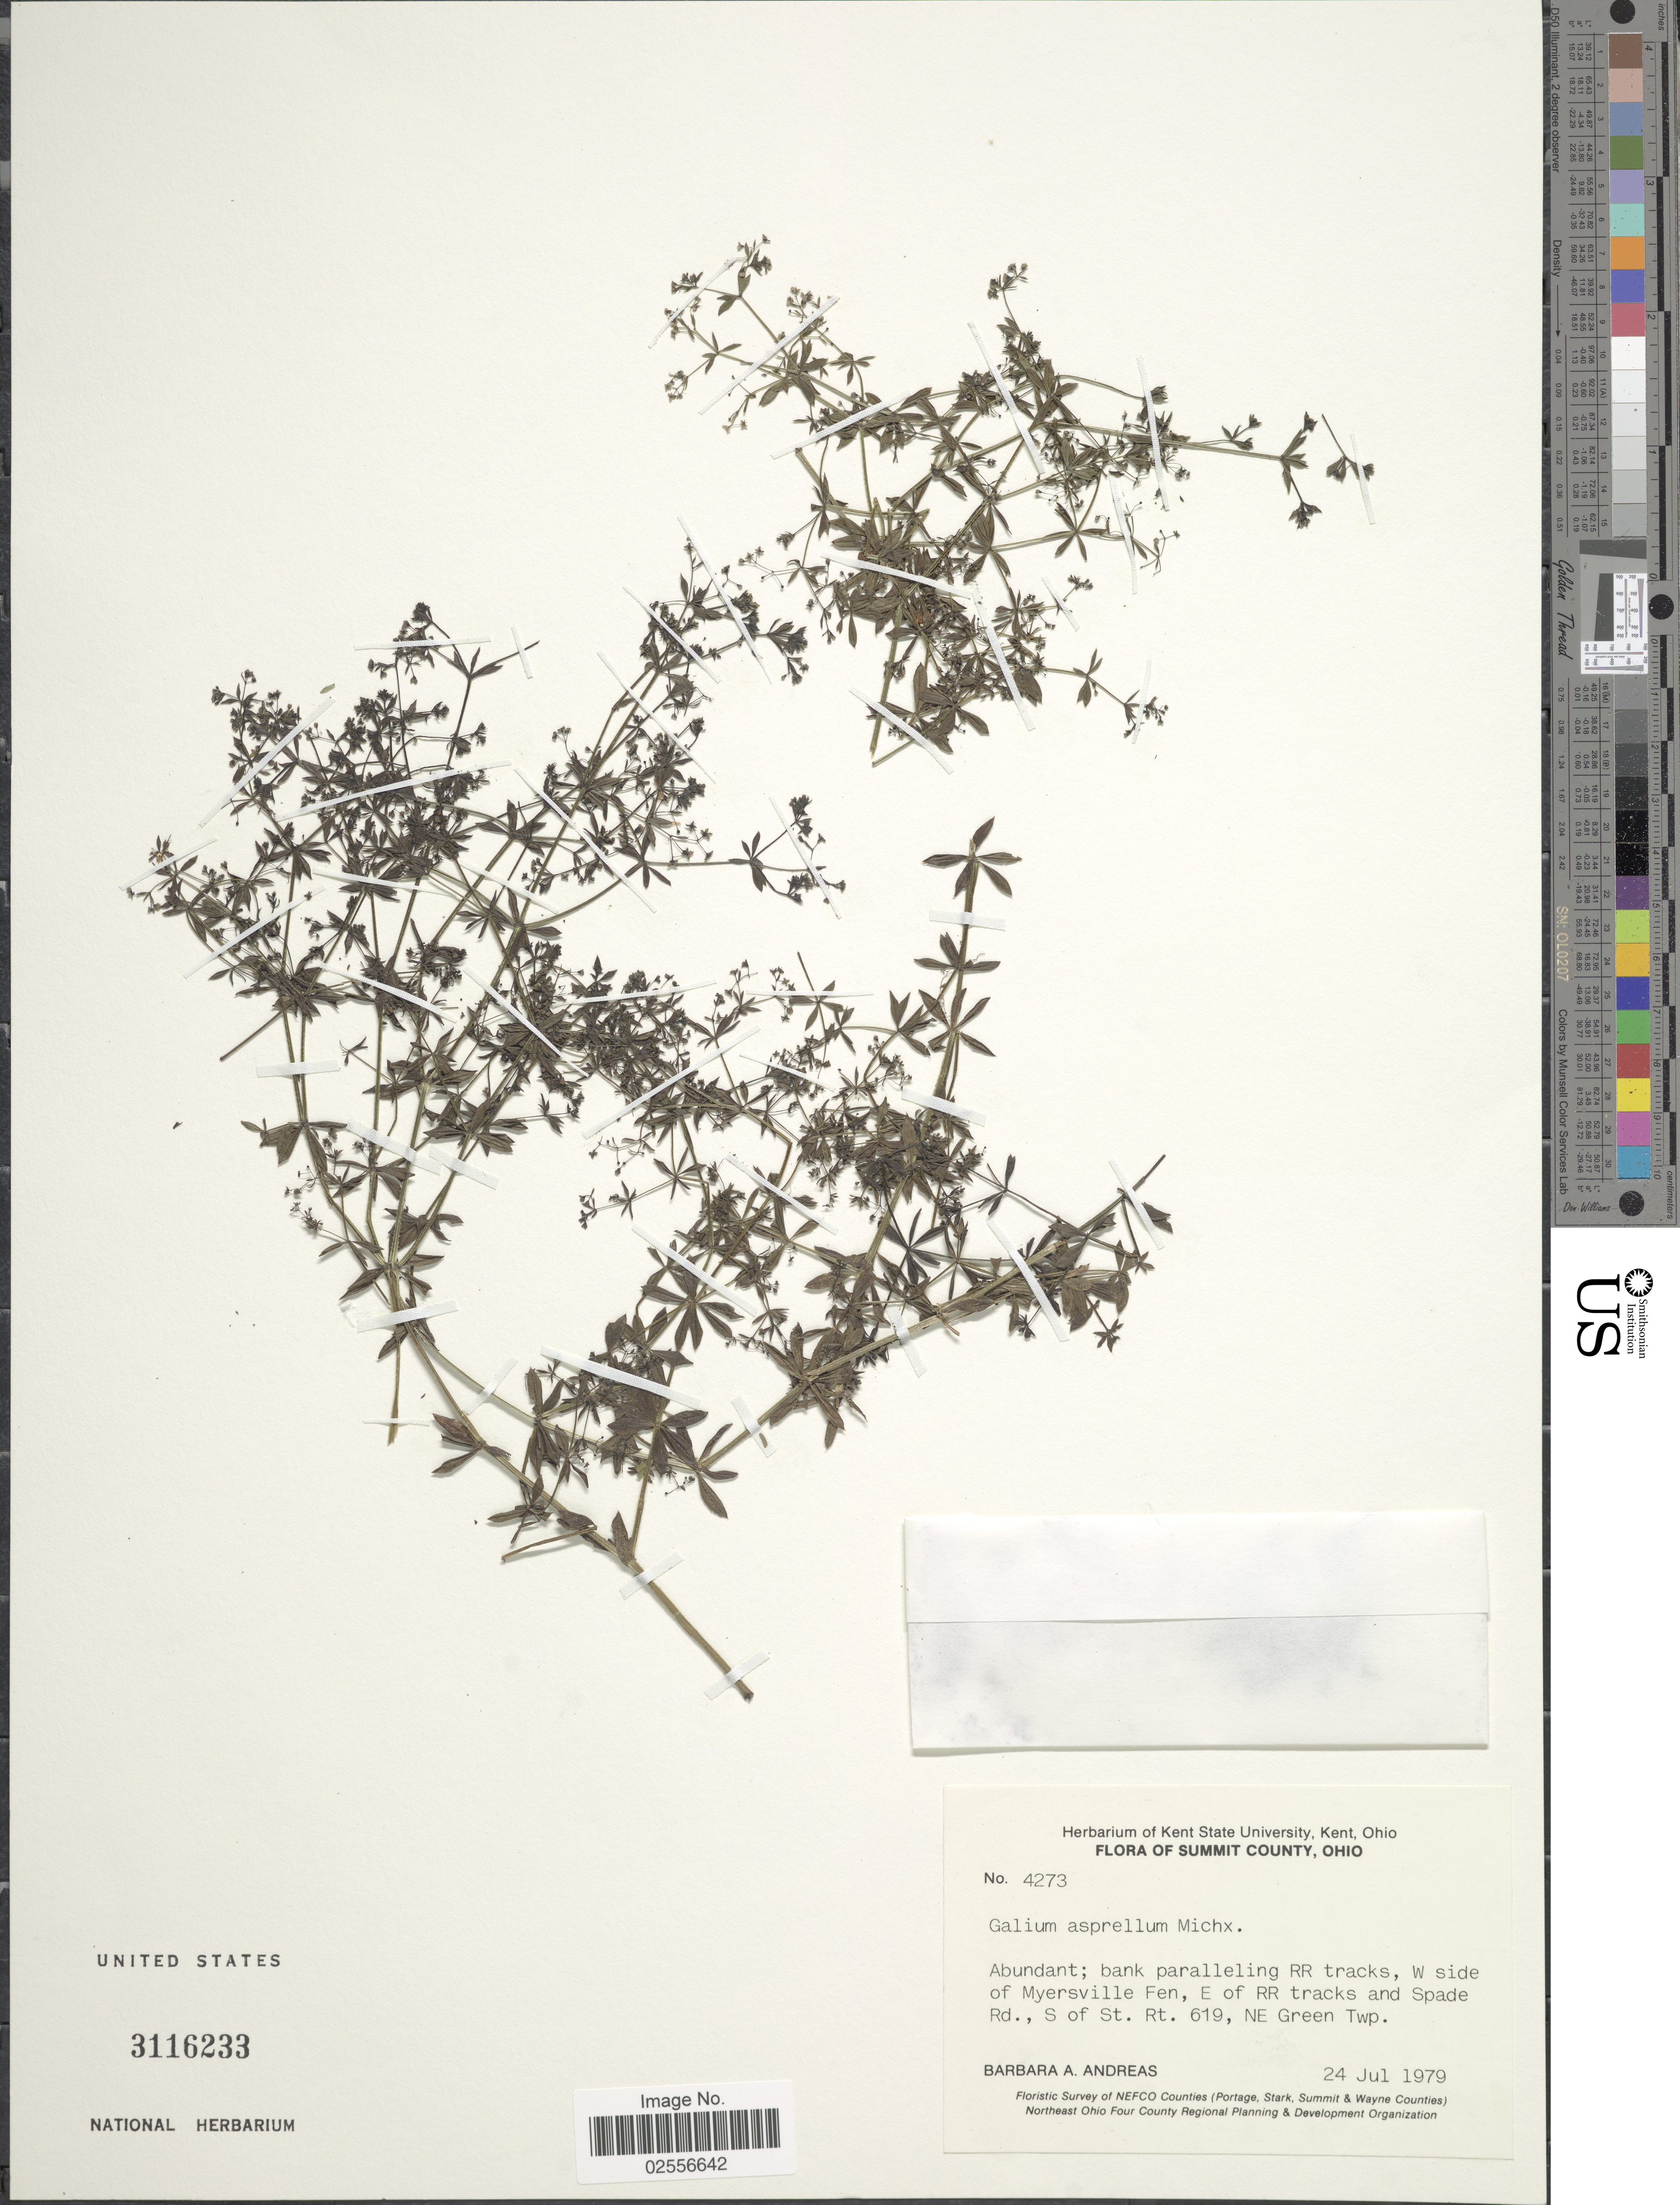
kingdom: Plantae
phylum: Tracheophyta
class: Magnoliopsida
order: Gentianales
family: Rubiaceae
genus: Galium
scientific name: Galium asprellum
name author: Michx.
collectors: B. A. Andreas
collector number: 4273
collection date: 1979-07-24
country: United States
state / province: Ohio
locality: Summit County. Bank paralleling RR tracks, W side of Myersville Fen, E of RR tracks and Spade Rd., S of St. Rt. 619, NE Green Twp.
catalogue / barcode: US 3116233